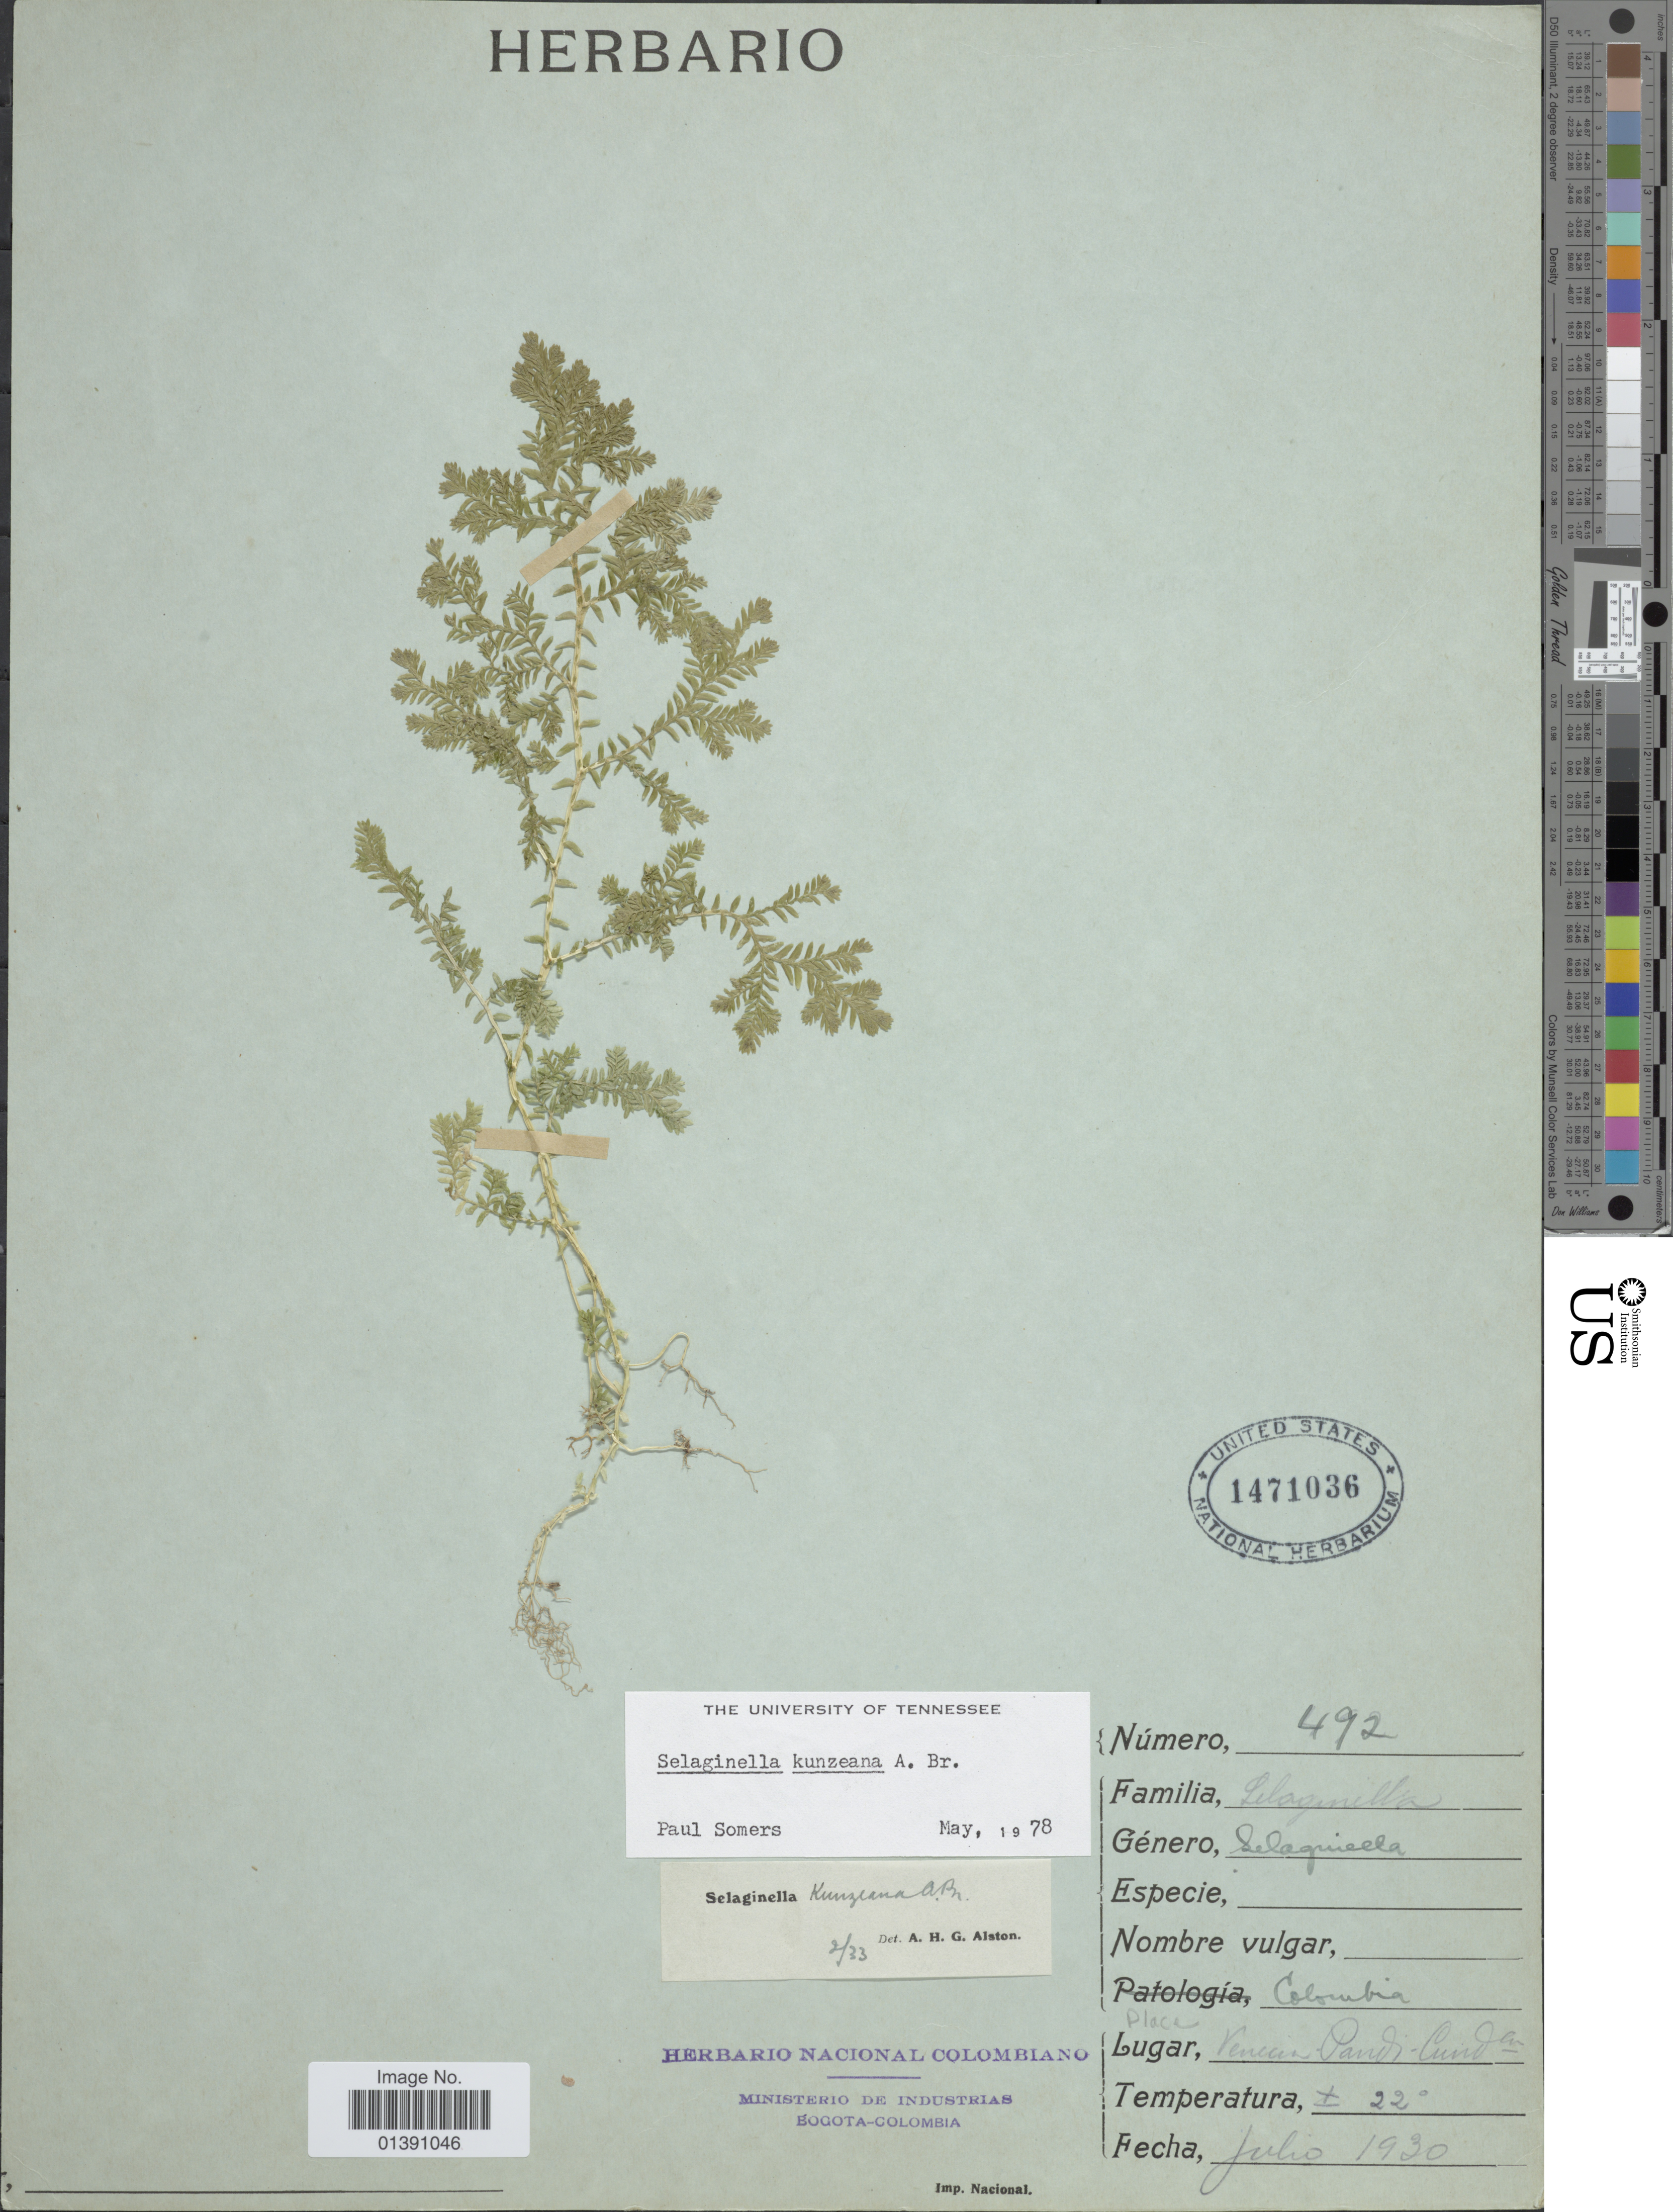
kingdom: Plantae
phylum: Tracheophyta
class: Lycopodiopsida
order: Selaginellales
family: Selaginellaceae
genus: Selaginella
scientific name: Selaginella kunzeana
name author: A. Br.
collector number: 492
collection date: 1930-07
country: Colombia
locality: Venecia- Pandi- Cundca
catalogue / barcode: US 1471036